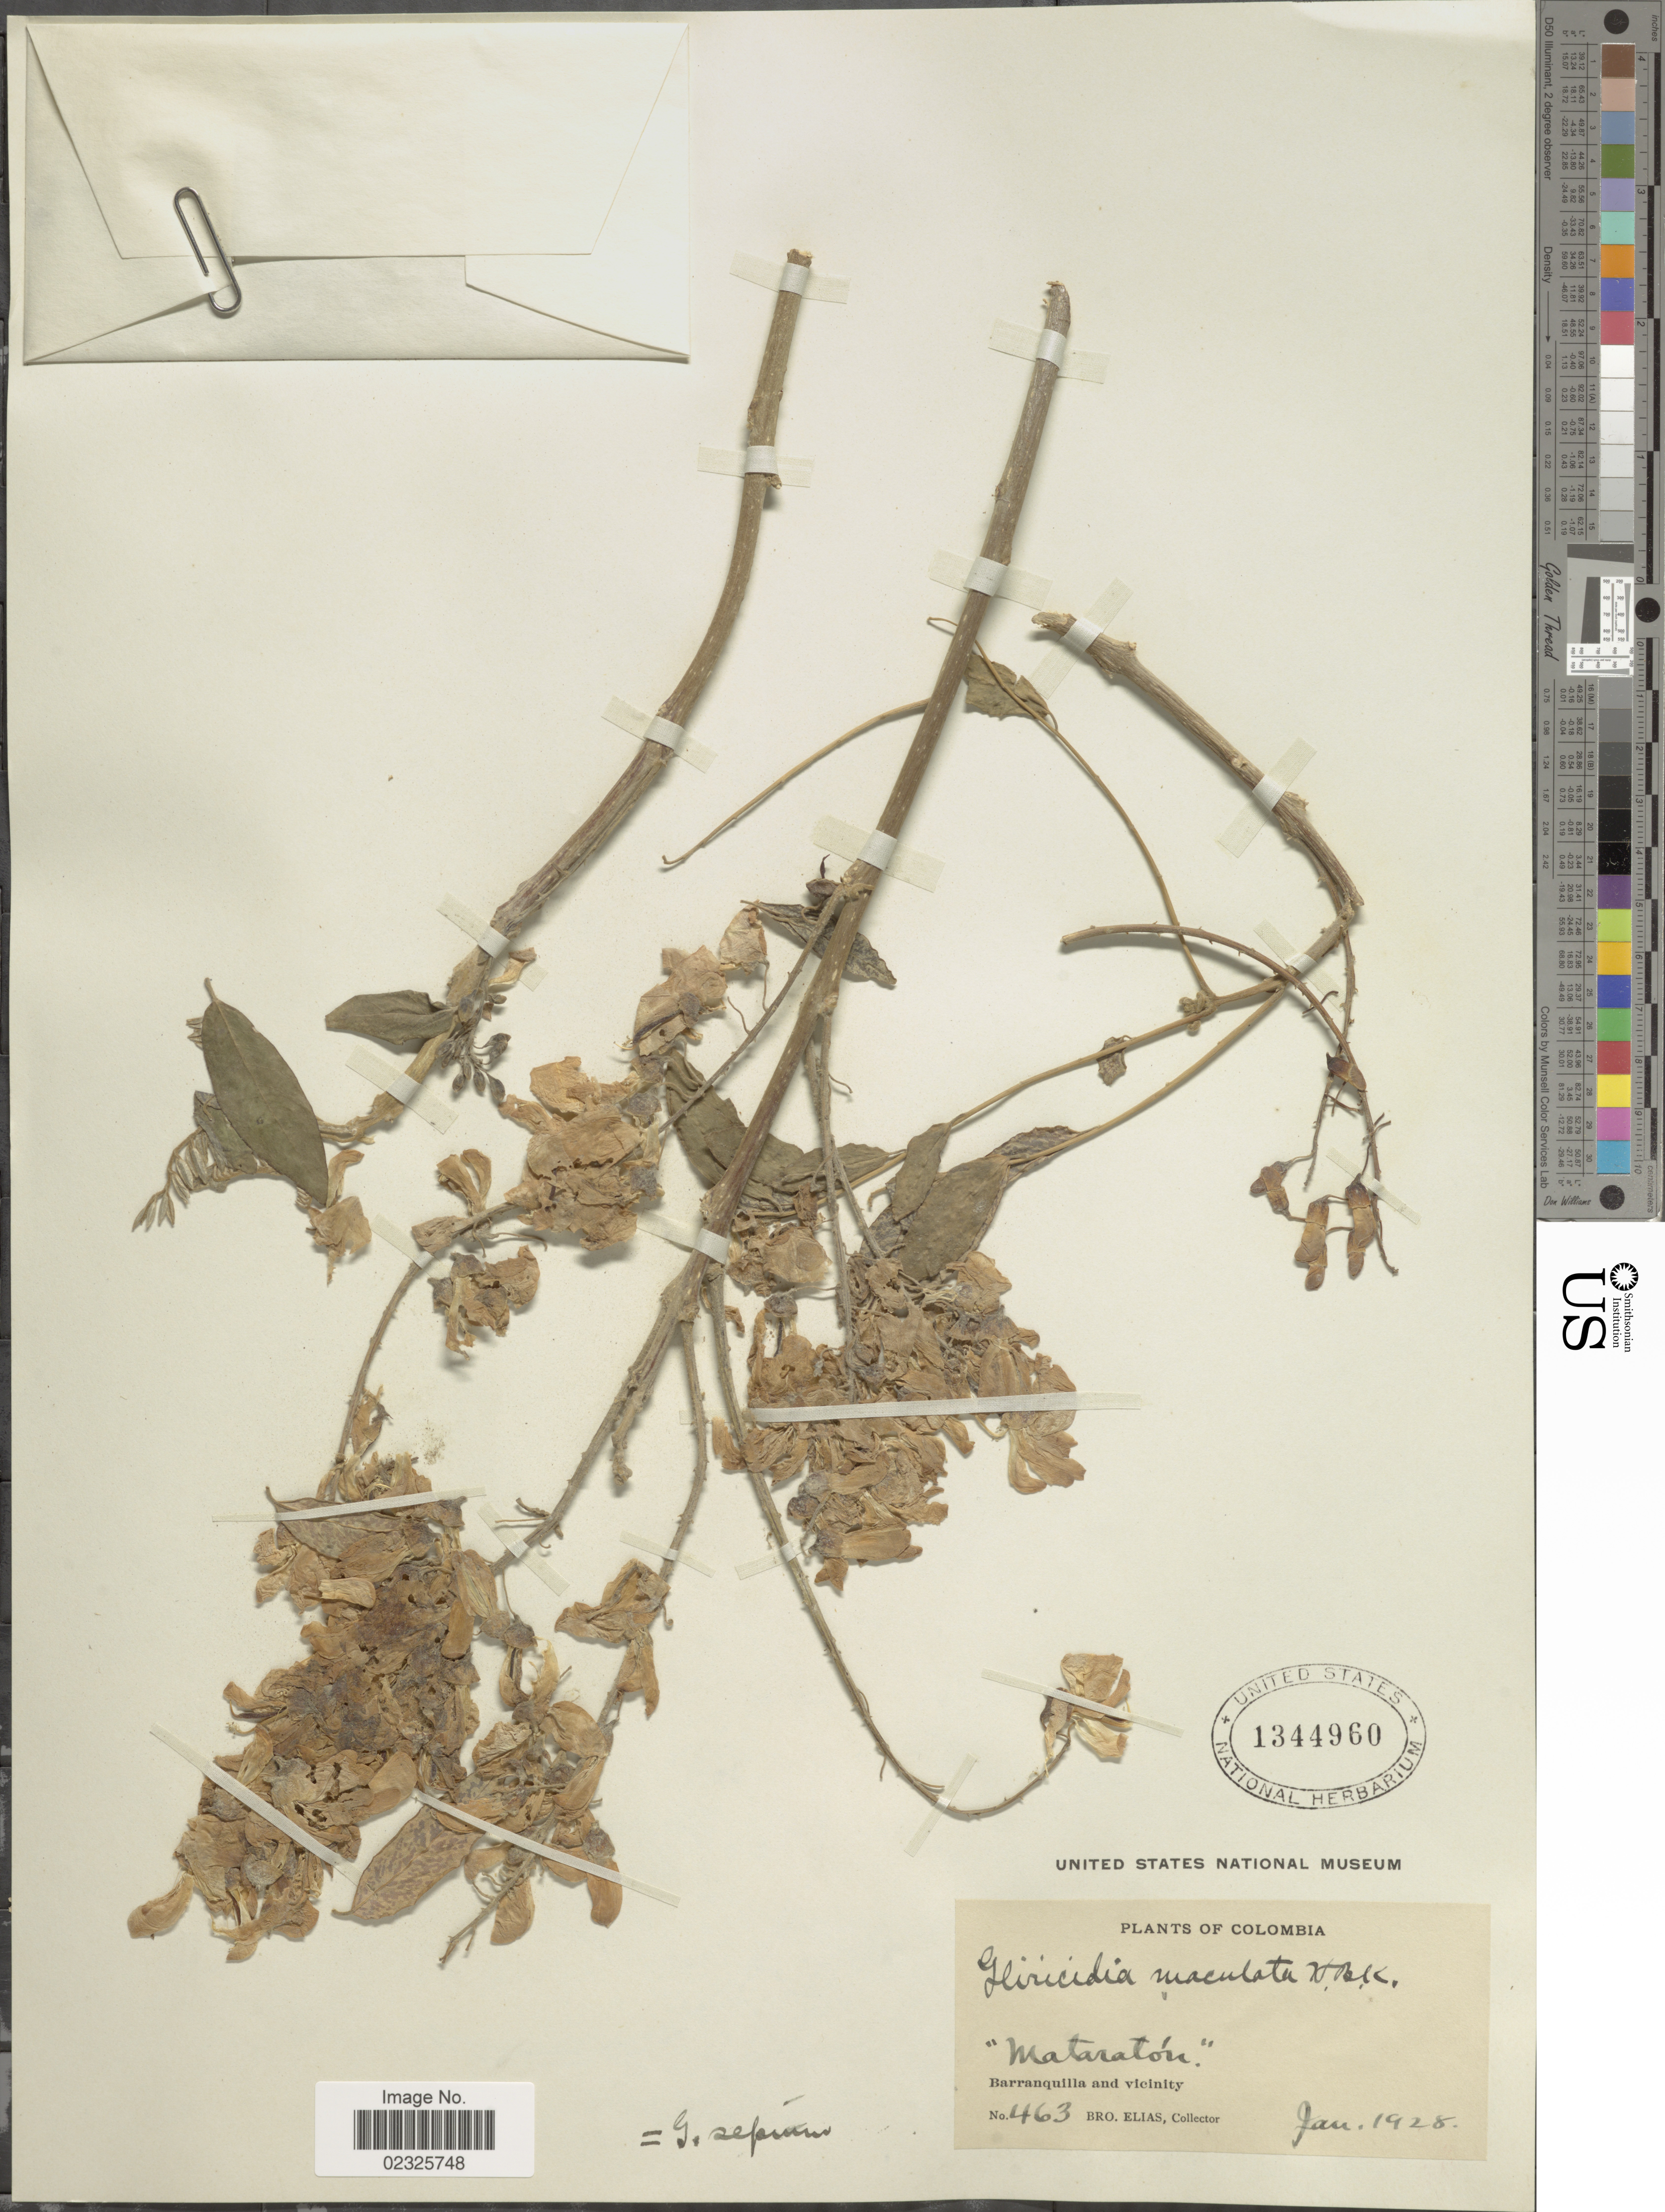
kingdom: Plantae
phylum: Tracheophyta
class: Magnoliopsida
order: Fabales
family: Fabaceae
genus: Gliricidia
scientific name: Gliricidia sepium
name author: (Jacq.) Kunth ex Walp.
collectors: Bro. Elias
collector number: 463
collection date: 1928-01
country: Colombia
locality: Barranquilla and vicinity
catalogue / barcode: US 1344960